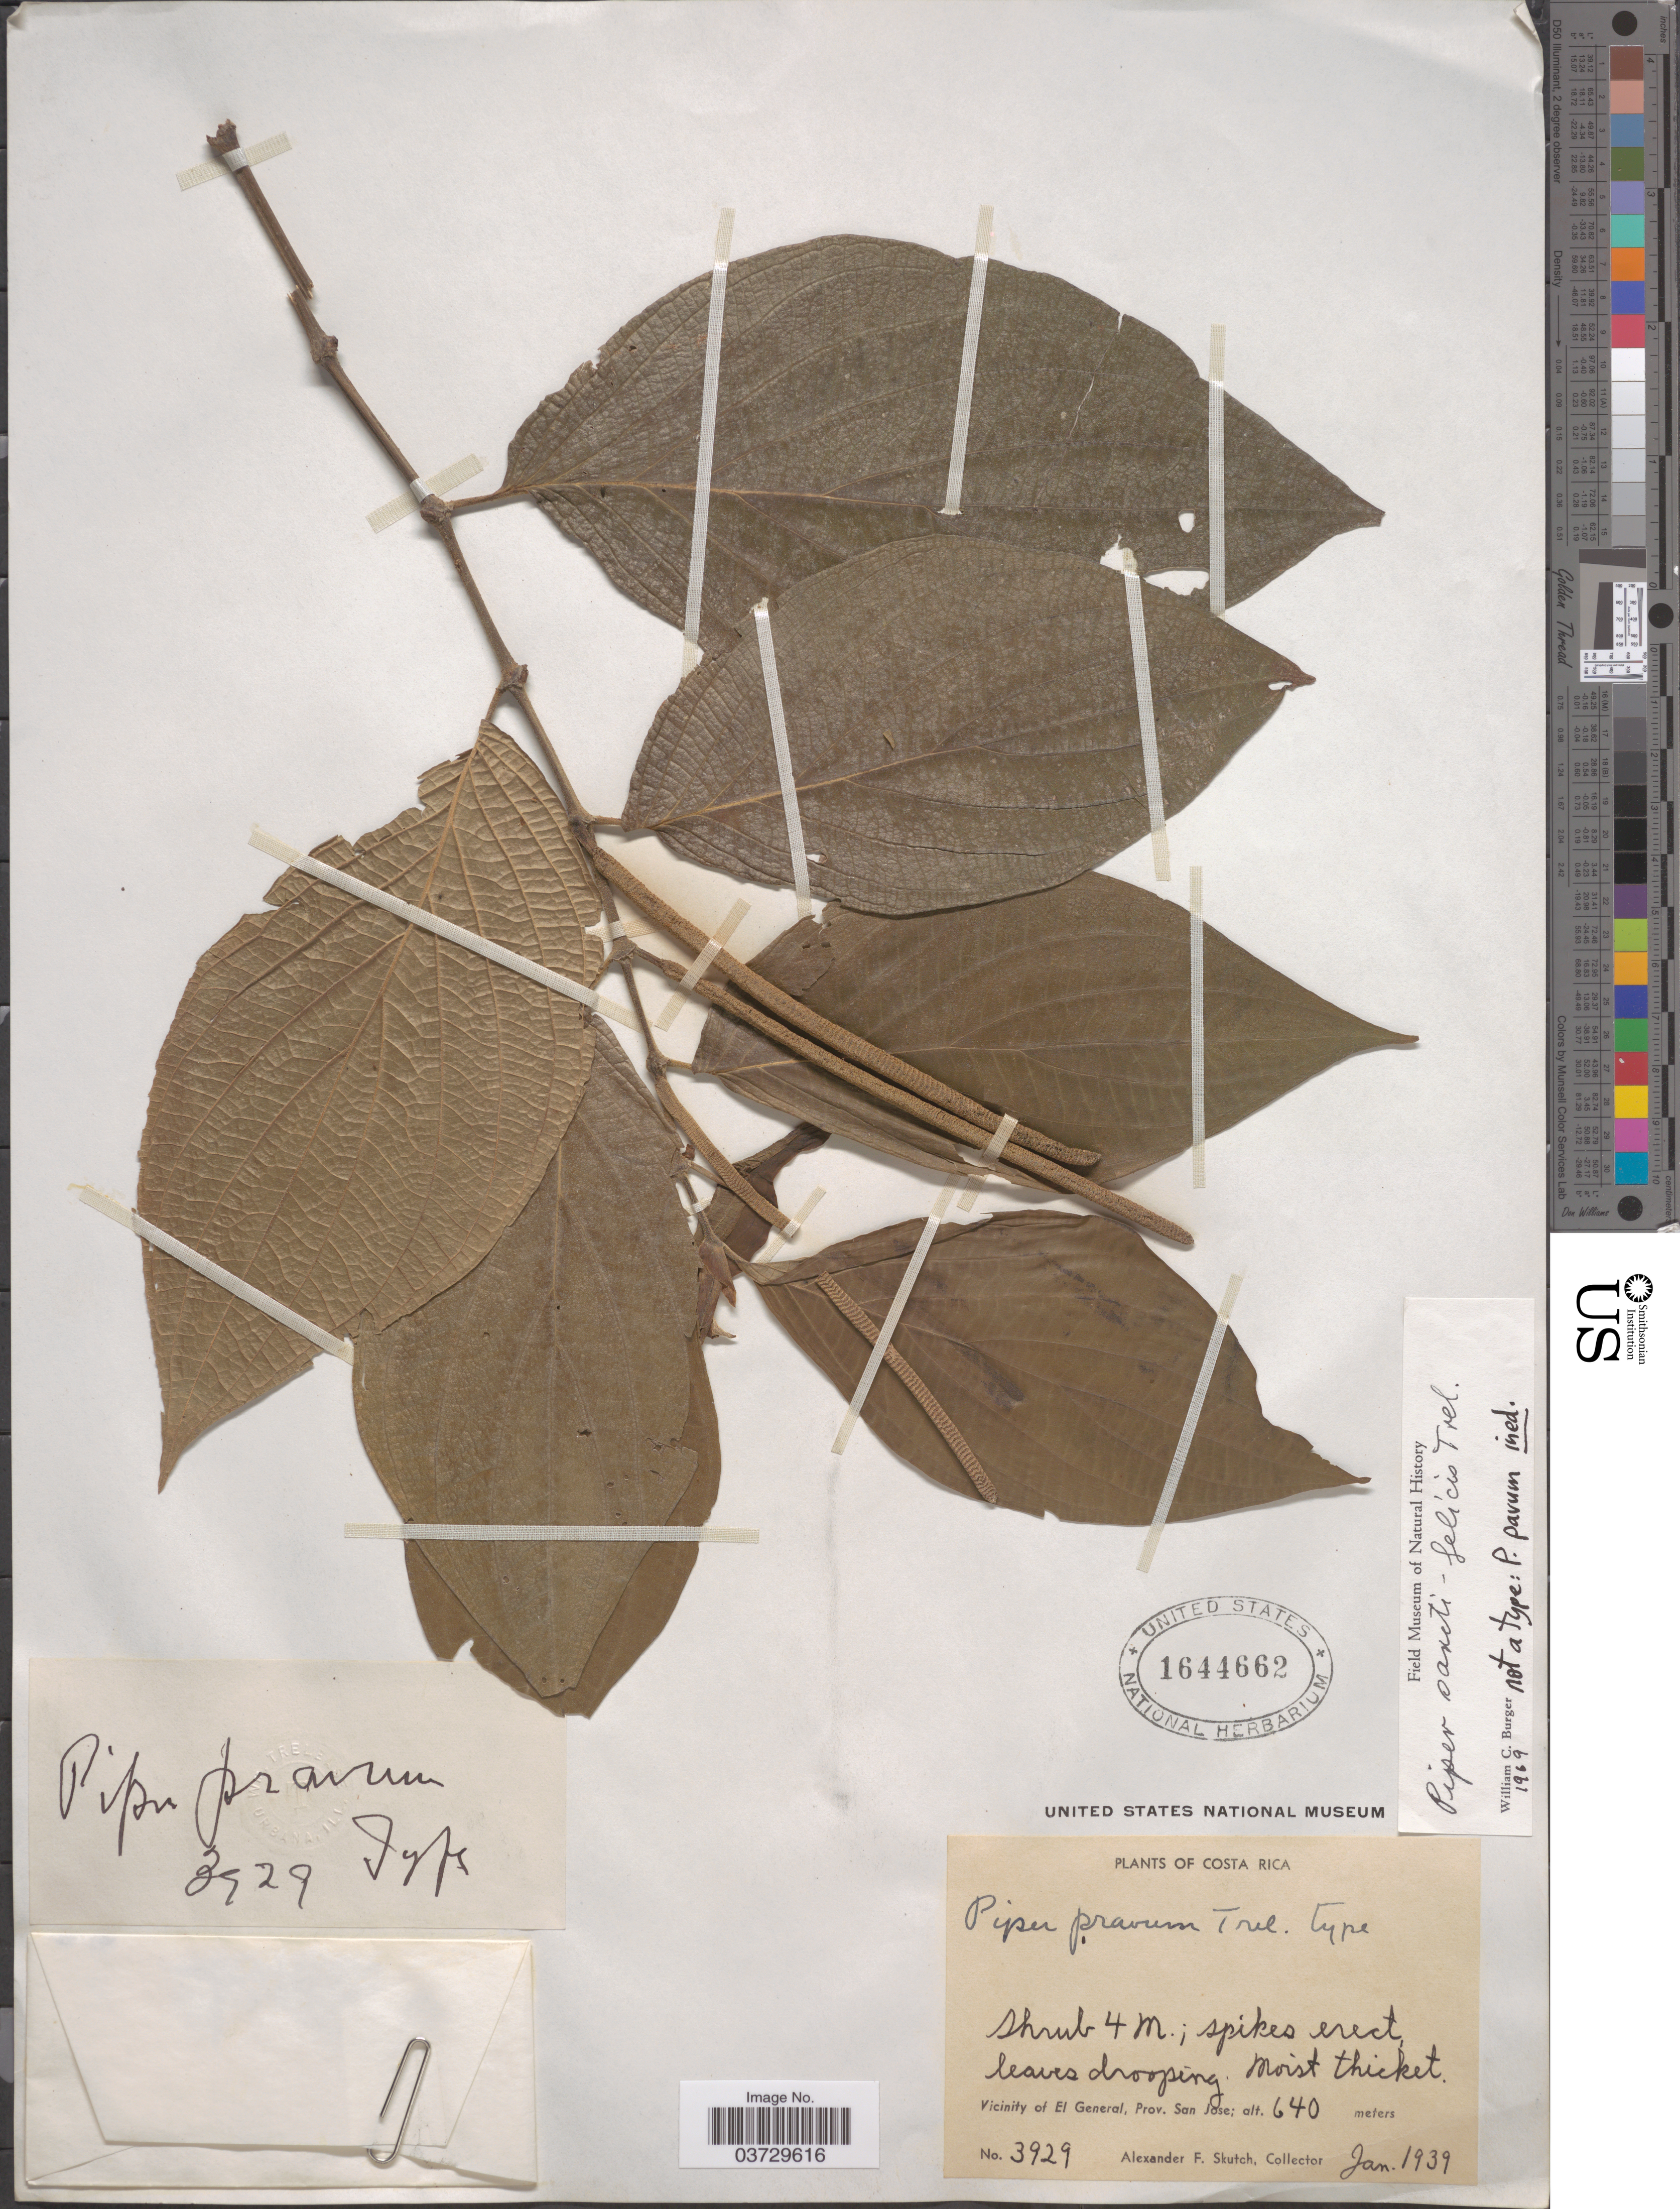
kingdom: Plantae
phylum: Tracheophyta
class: Magnoliopsida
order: Piperales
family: Piperaceae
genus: Piper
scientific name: Piper sancti-felicis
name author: Trel.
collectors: A. F. Skutch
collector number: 3929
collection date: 1939-01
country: Costa Rica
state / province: San José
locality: Vicinity of El General.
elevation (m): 640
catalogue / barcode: US 1644662